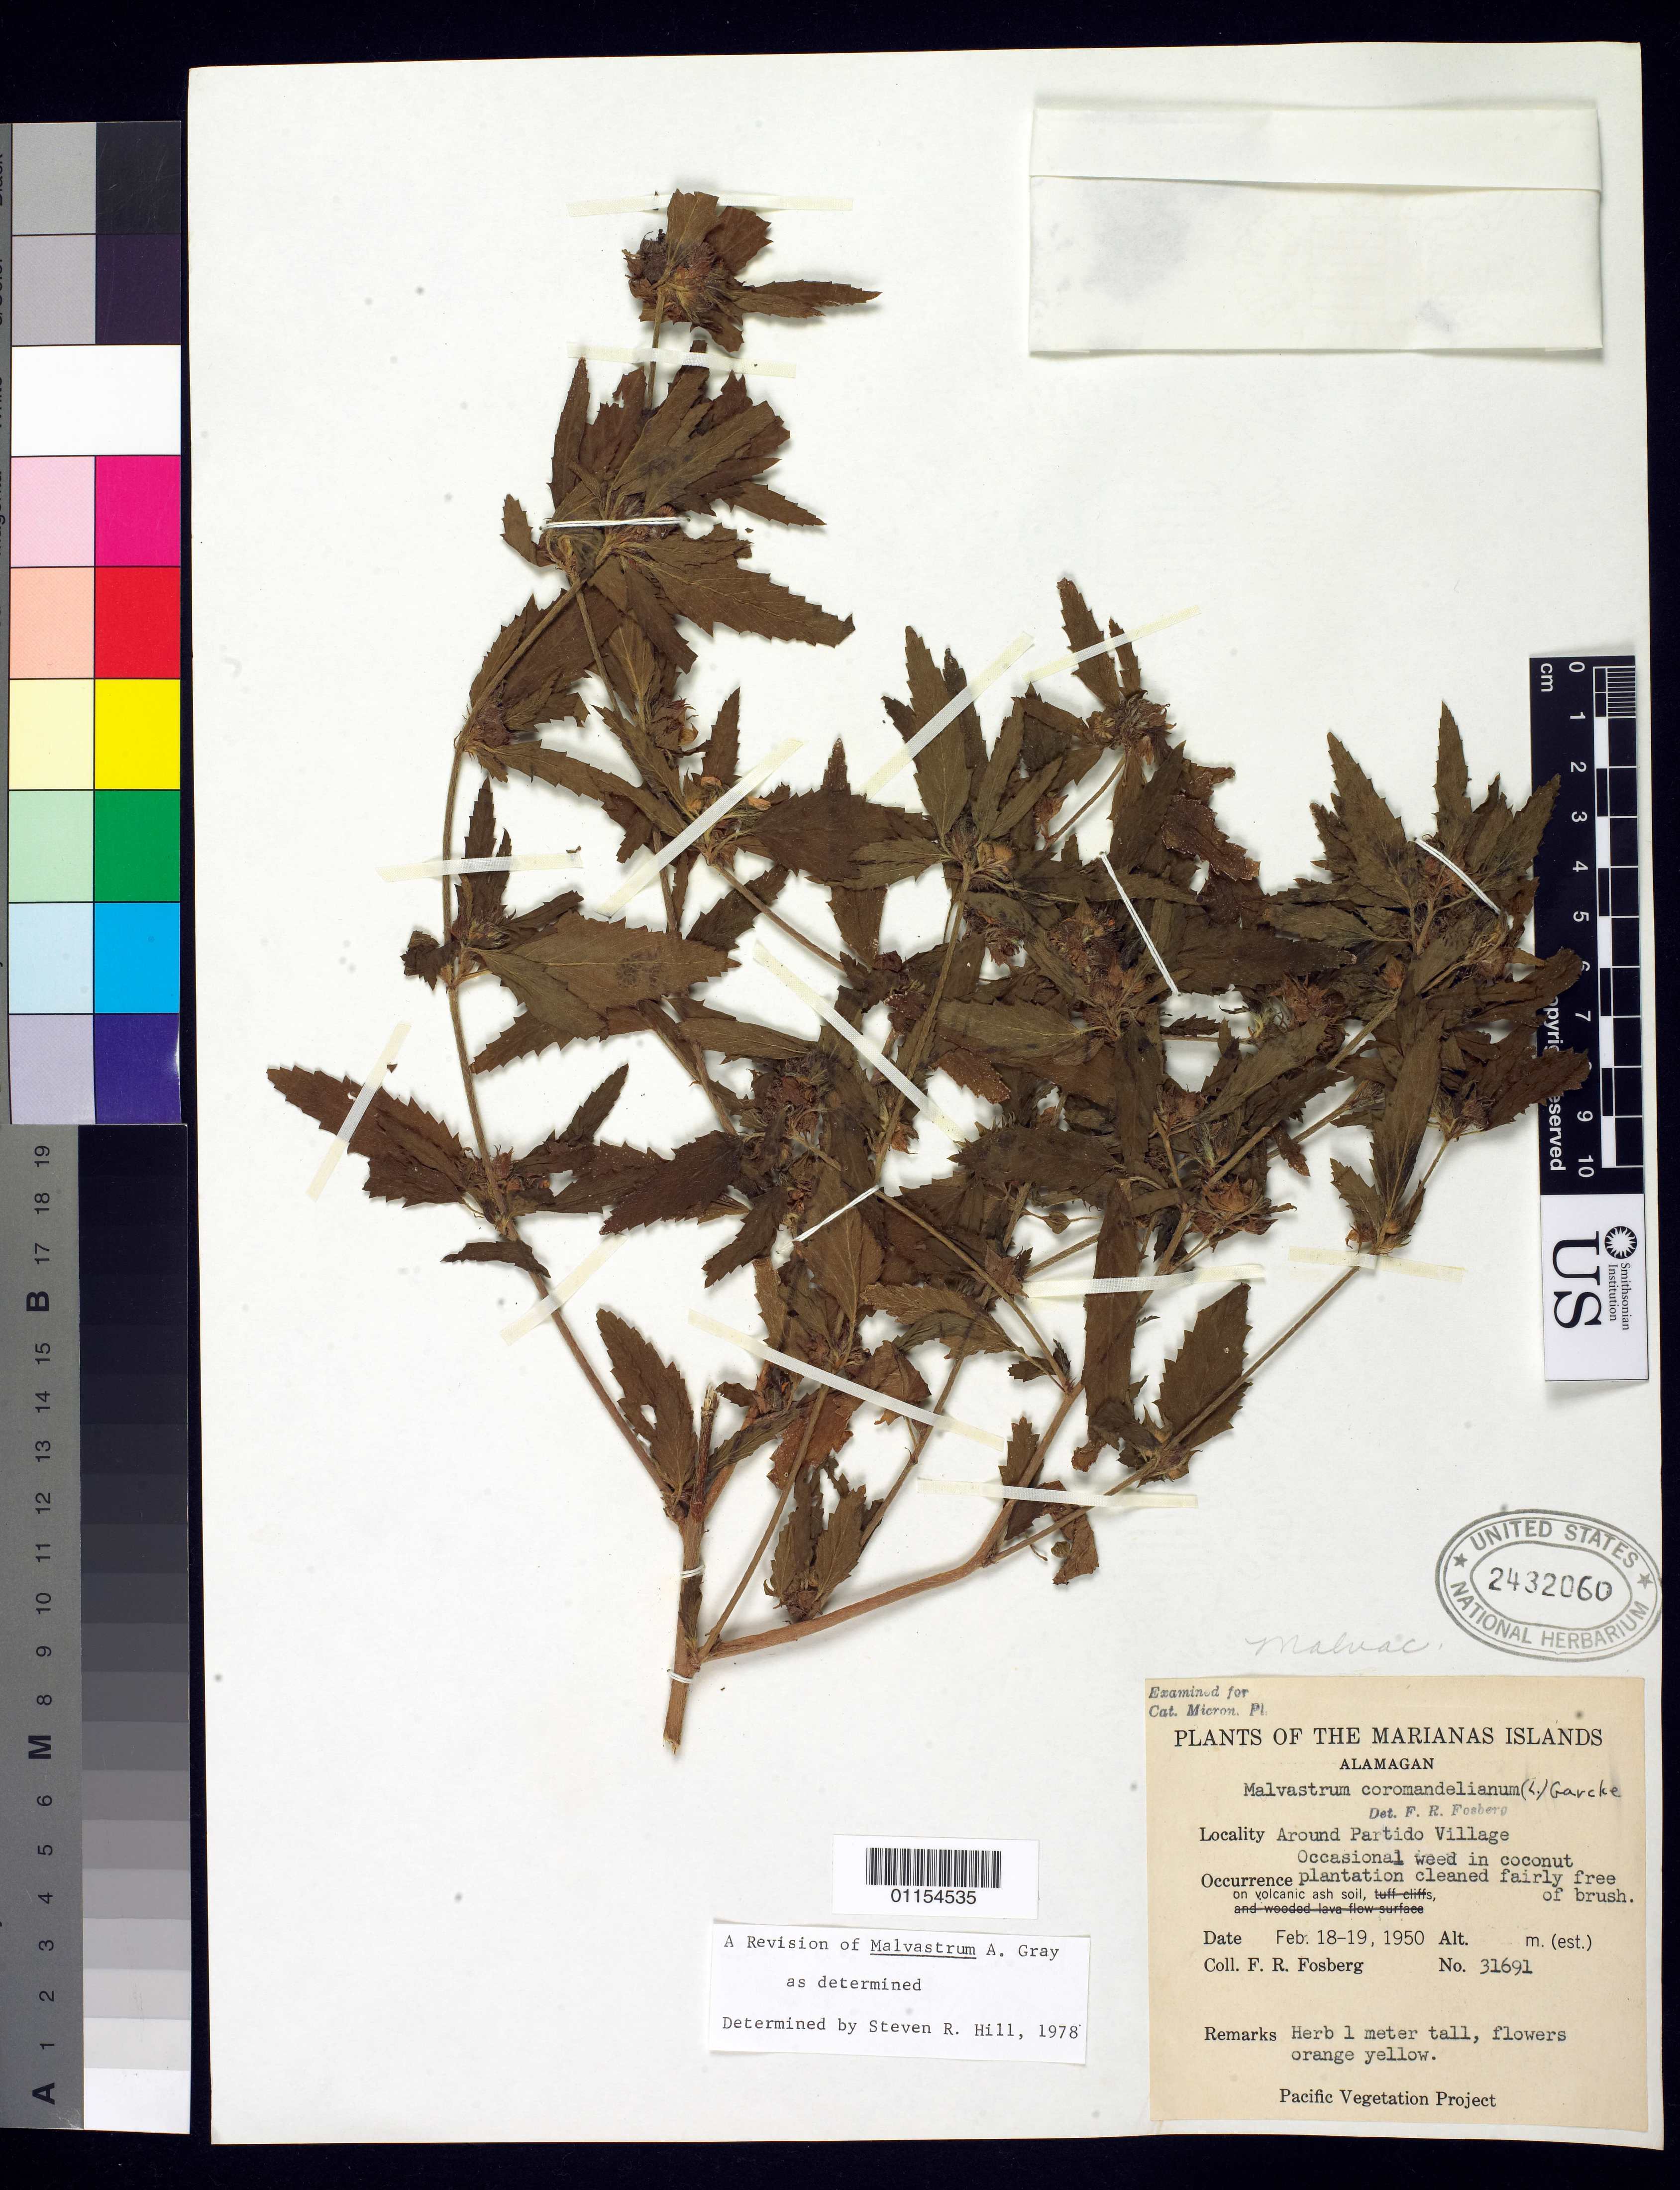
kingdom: Plantae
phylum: Tracheophyta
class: Magnoliopsida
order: Malvales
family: Malvaceae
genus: Malvastrum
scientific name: Malvastrum coromandelianum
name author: (L.) Garcke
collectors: F. R. Fosberg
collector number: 31691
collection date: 1950-02-18/1950-02-19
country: Northern Mariana Islands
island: Alamagan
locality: Around Partido Village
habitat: coconut plantation cleaned free of brush.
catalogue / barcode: US 2432060